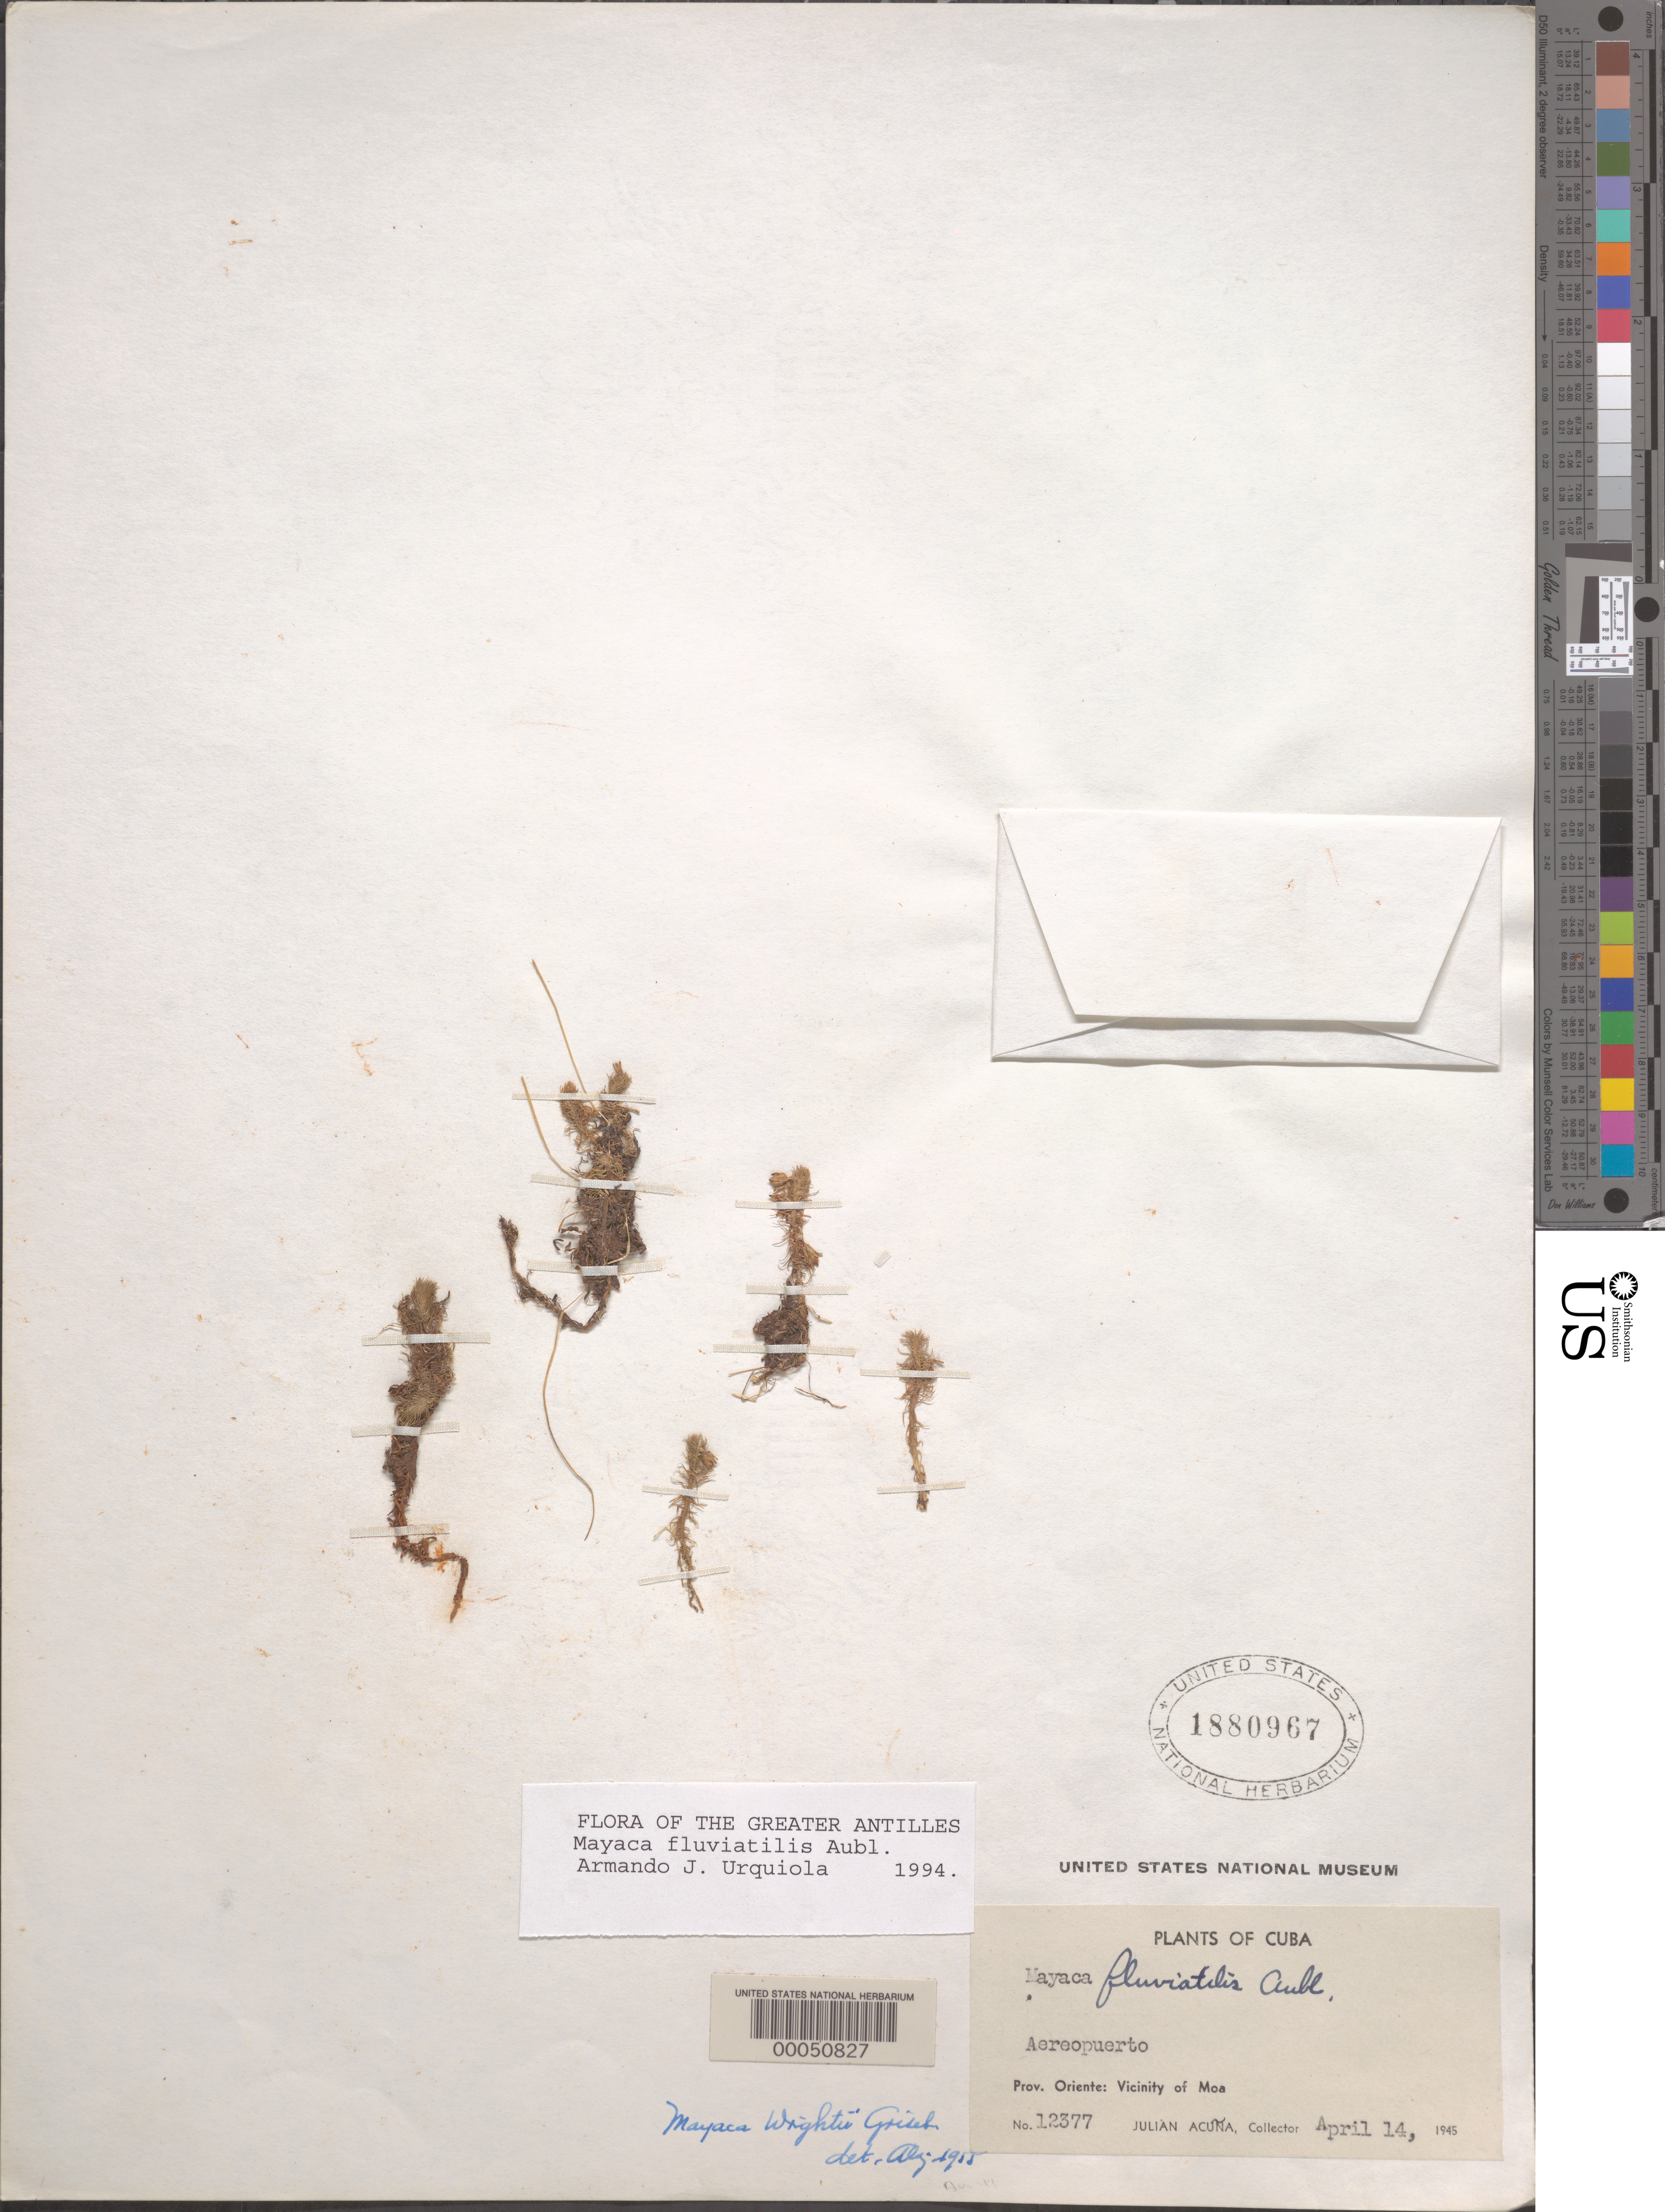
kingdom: Plantae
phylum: Tracheophyta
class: Liliopsida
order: Poales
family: Mayacaceae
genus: Mayaca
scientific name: Mayaca fluviatilis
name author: Aubl.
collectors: J. B. Acuña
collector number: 12377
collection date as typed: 14 Apr 1945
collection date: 1945-04-14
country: Cuba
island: Greater Antilles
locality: Airport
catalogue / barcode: US 1880967